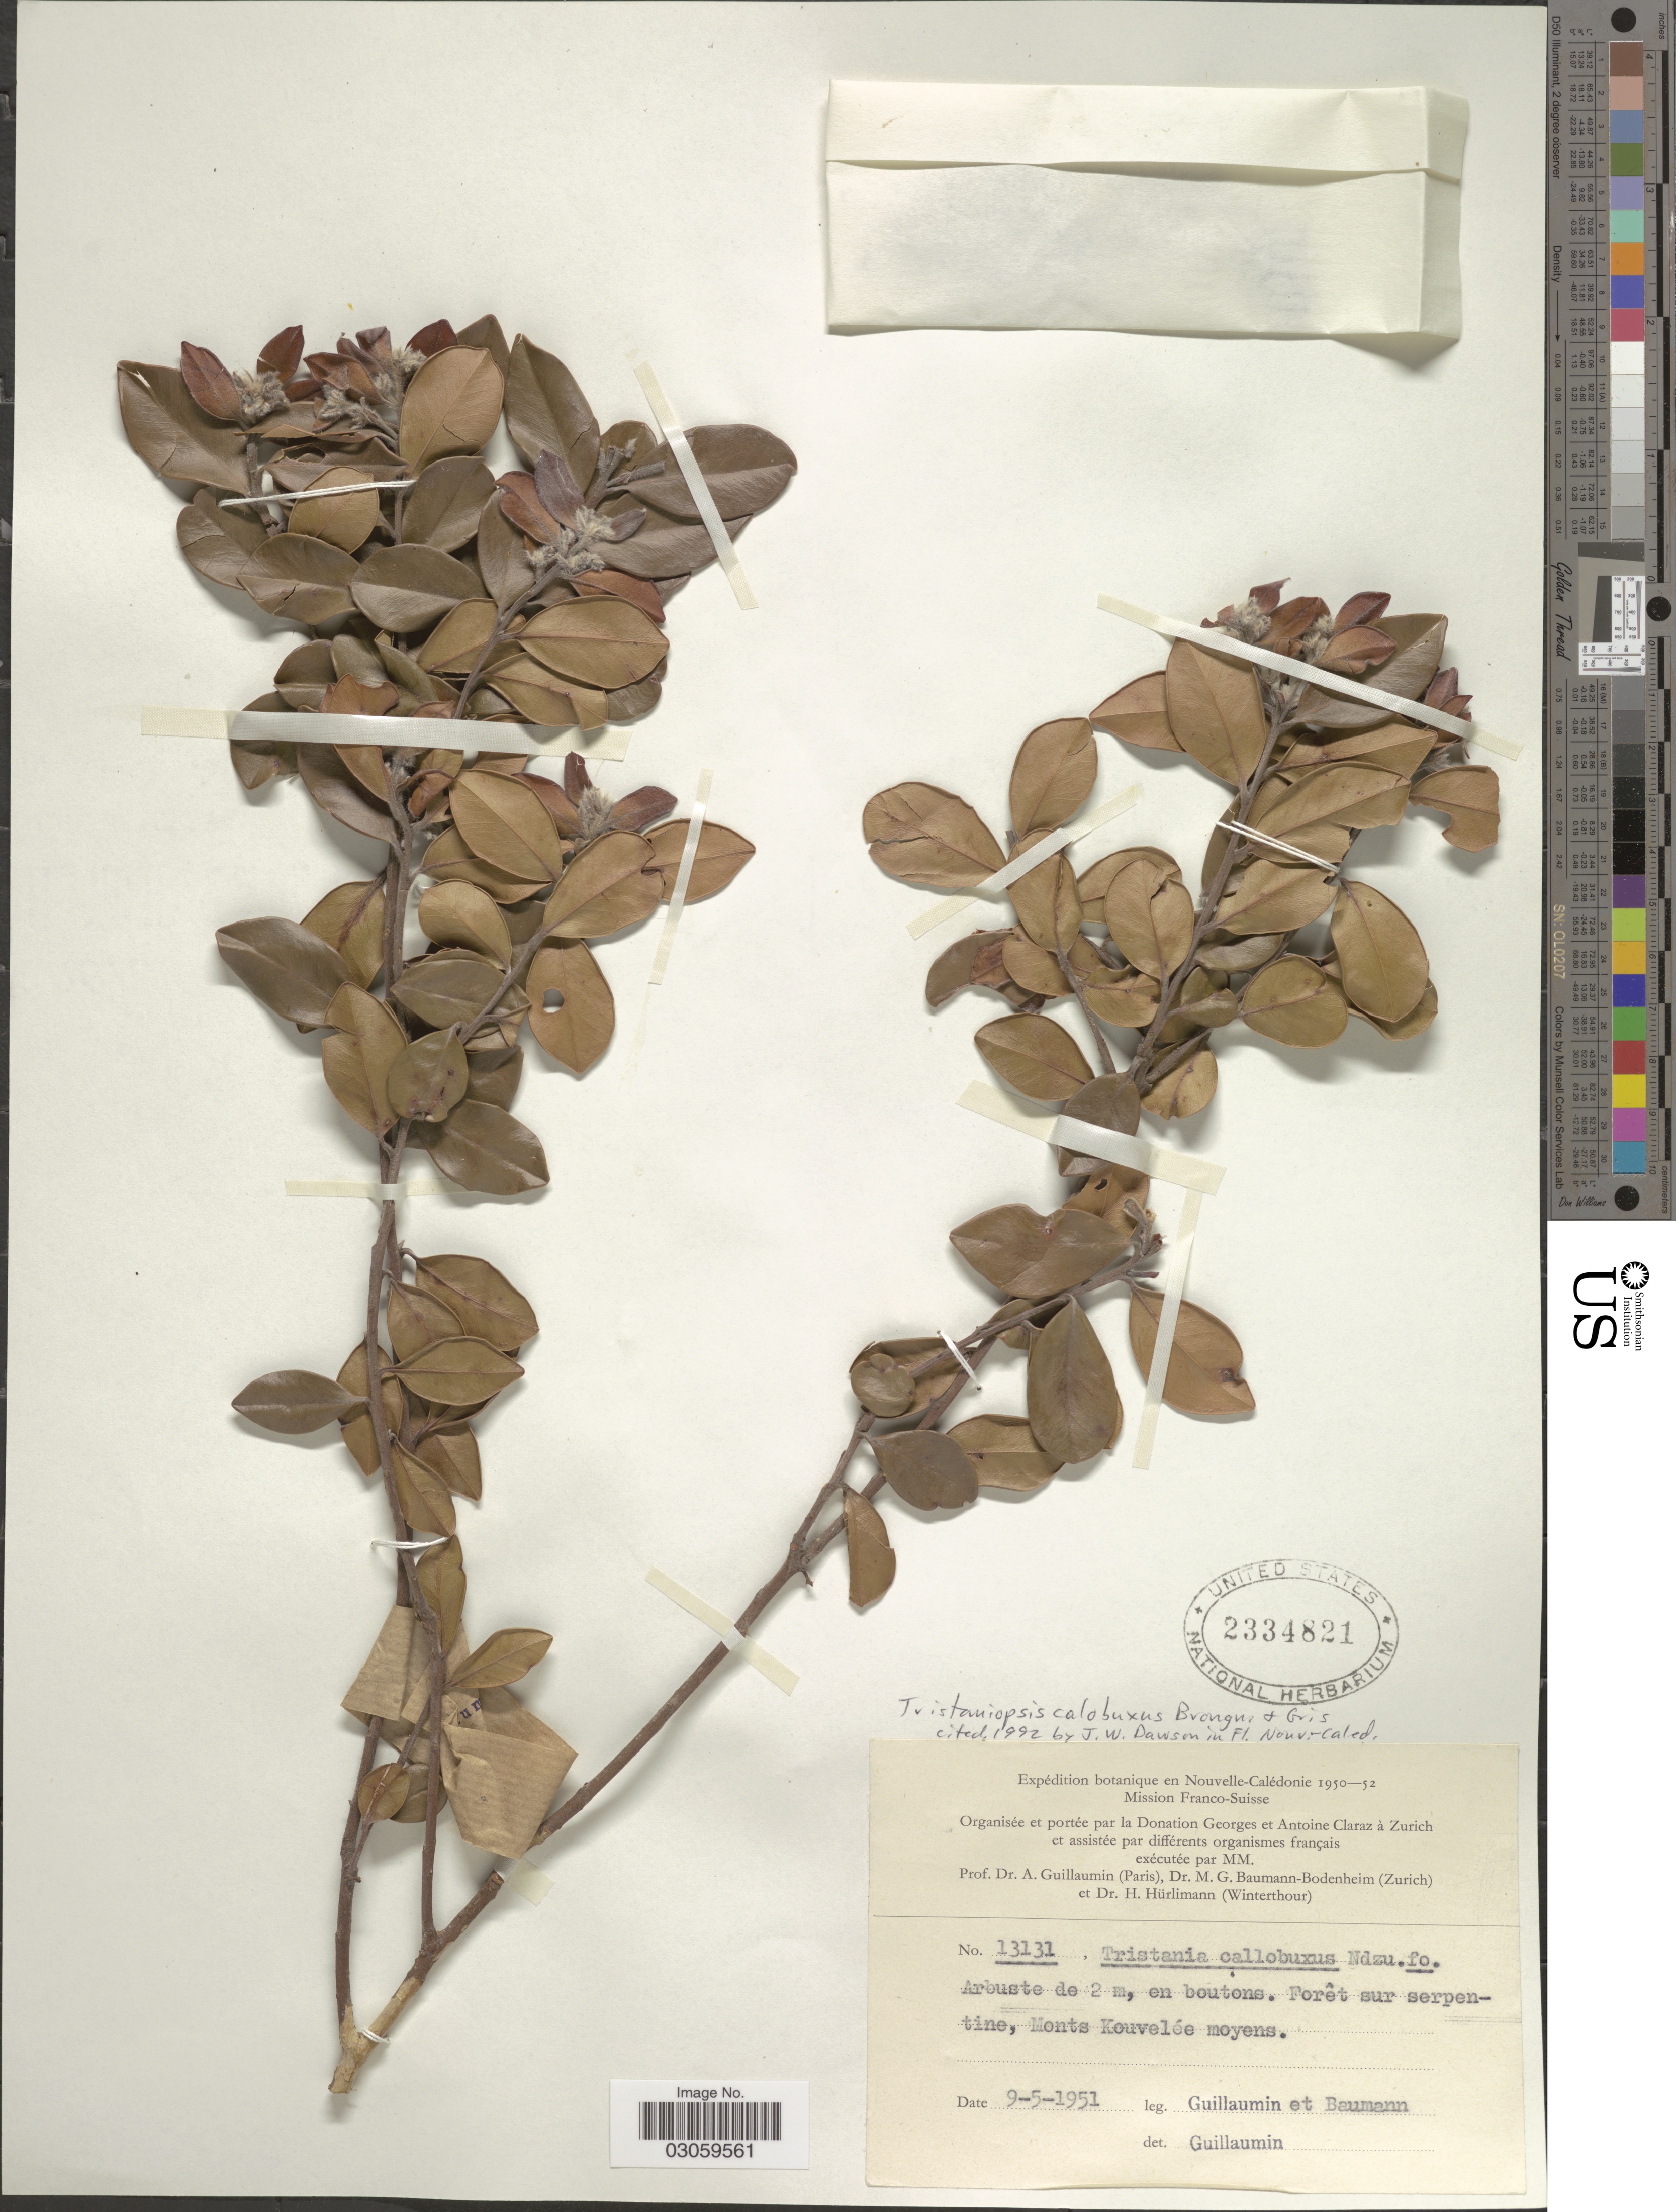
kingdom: Plantae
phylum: Tracheophyta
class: Magnoliopsida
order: Myrtales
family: Myrtaceae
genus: Tristaniopsis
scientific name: Tristaniopsis callobuxus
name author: Brongn. & Gris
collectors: A. Guillaumin & M. G. Baumann-Bodenheim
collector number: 13131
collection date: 1951-05-09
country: New Caledonia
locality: Nouvelle-Calédonie. Forêt sur serpentine, Monts Kouvelée moyens.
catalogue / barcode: US 2334821